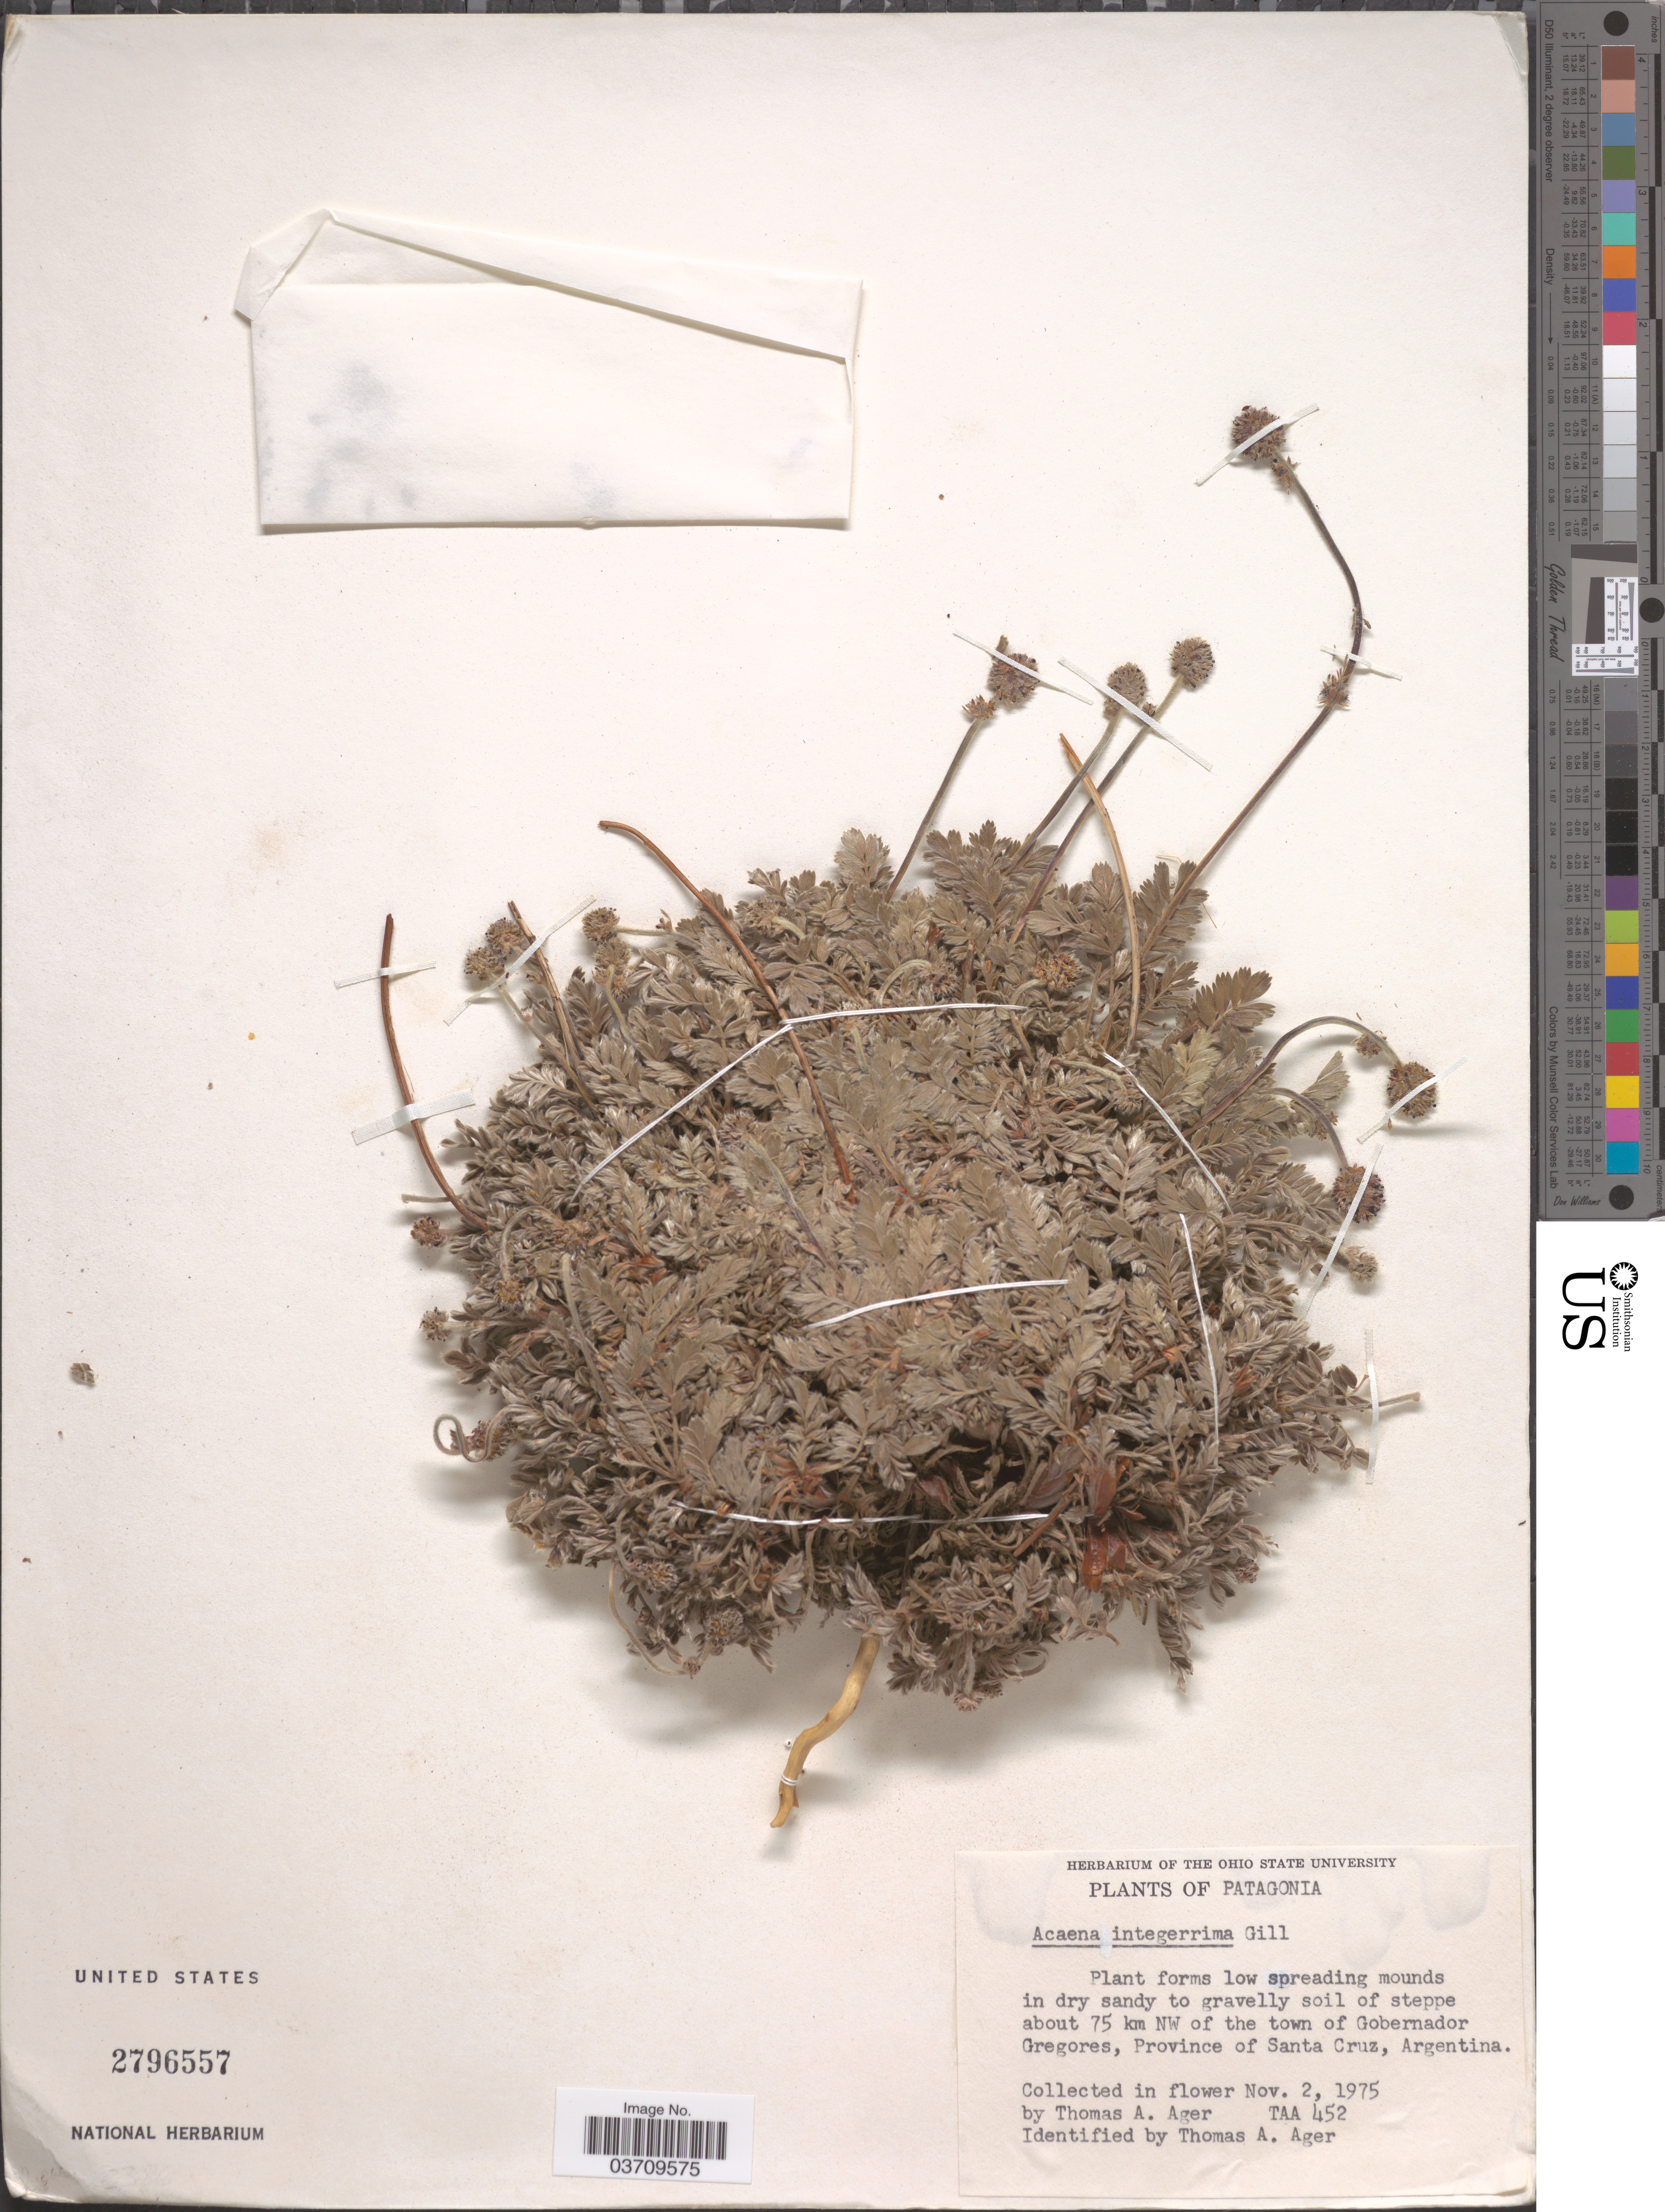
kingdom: Plantae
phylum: Tracheophyta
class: Magnoliopsida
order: Rosales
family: Rosaceae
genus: Acaena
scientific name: Acaena integerrima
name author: Gillies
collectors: T. A. Ager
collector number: TAA 452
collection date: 1975-11-02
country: Argentina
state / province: Santa Cruz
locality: Patagonia. About 75 km NW of the town of Gobernador Gregores.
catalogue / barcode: US 2796557